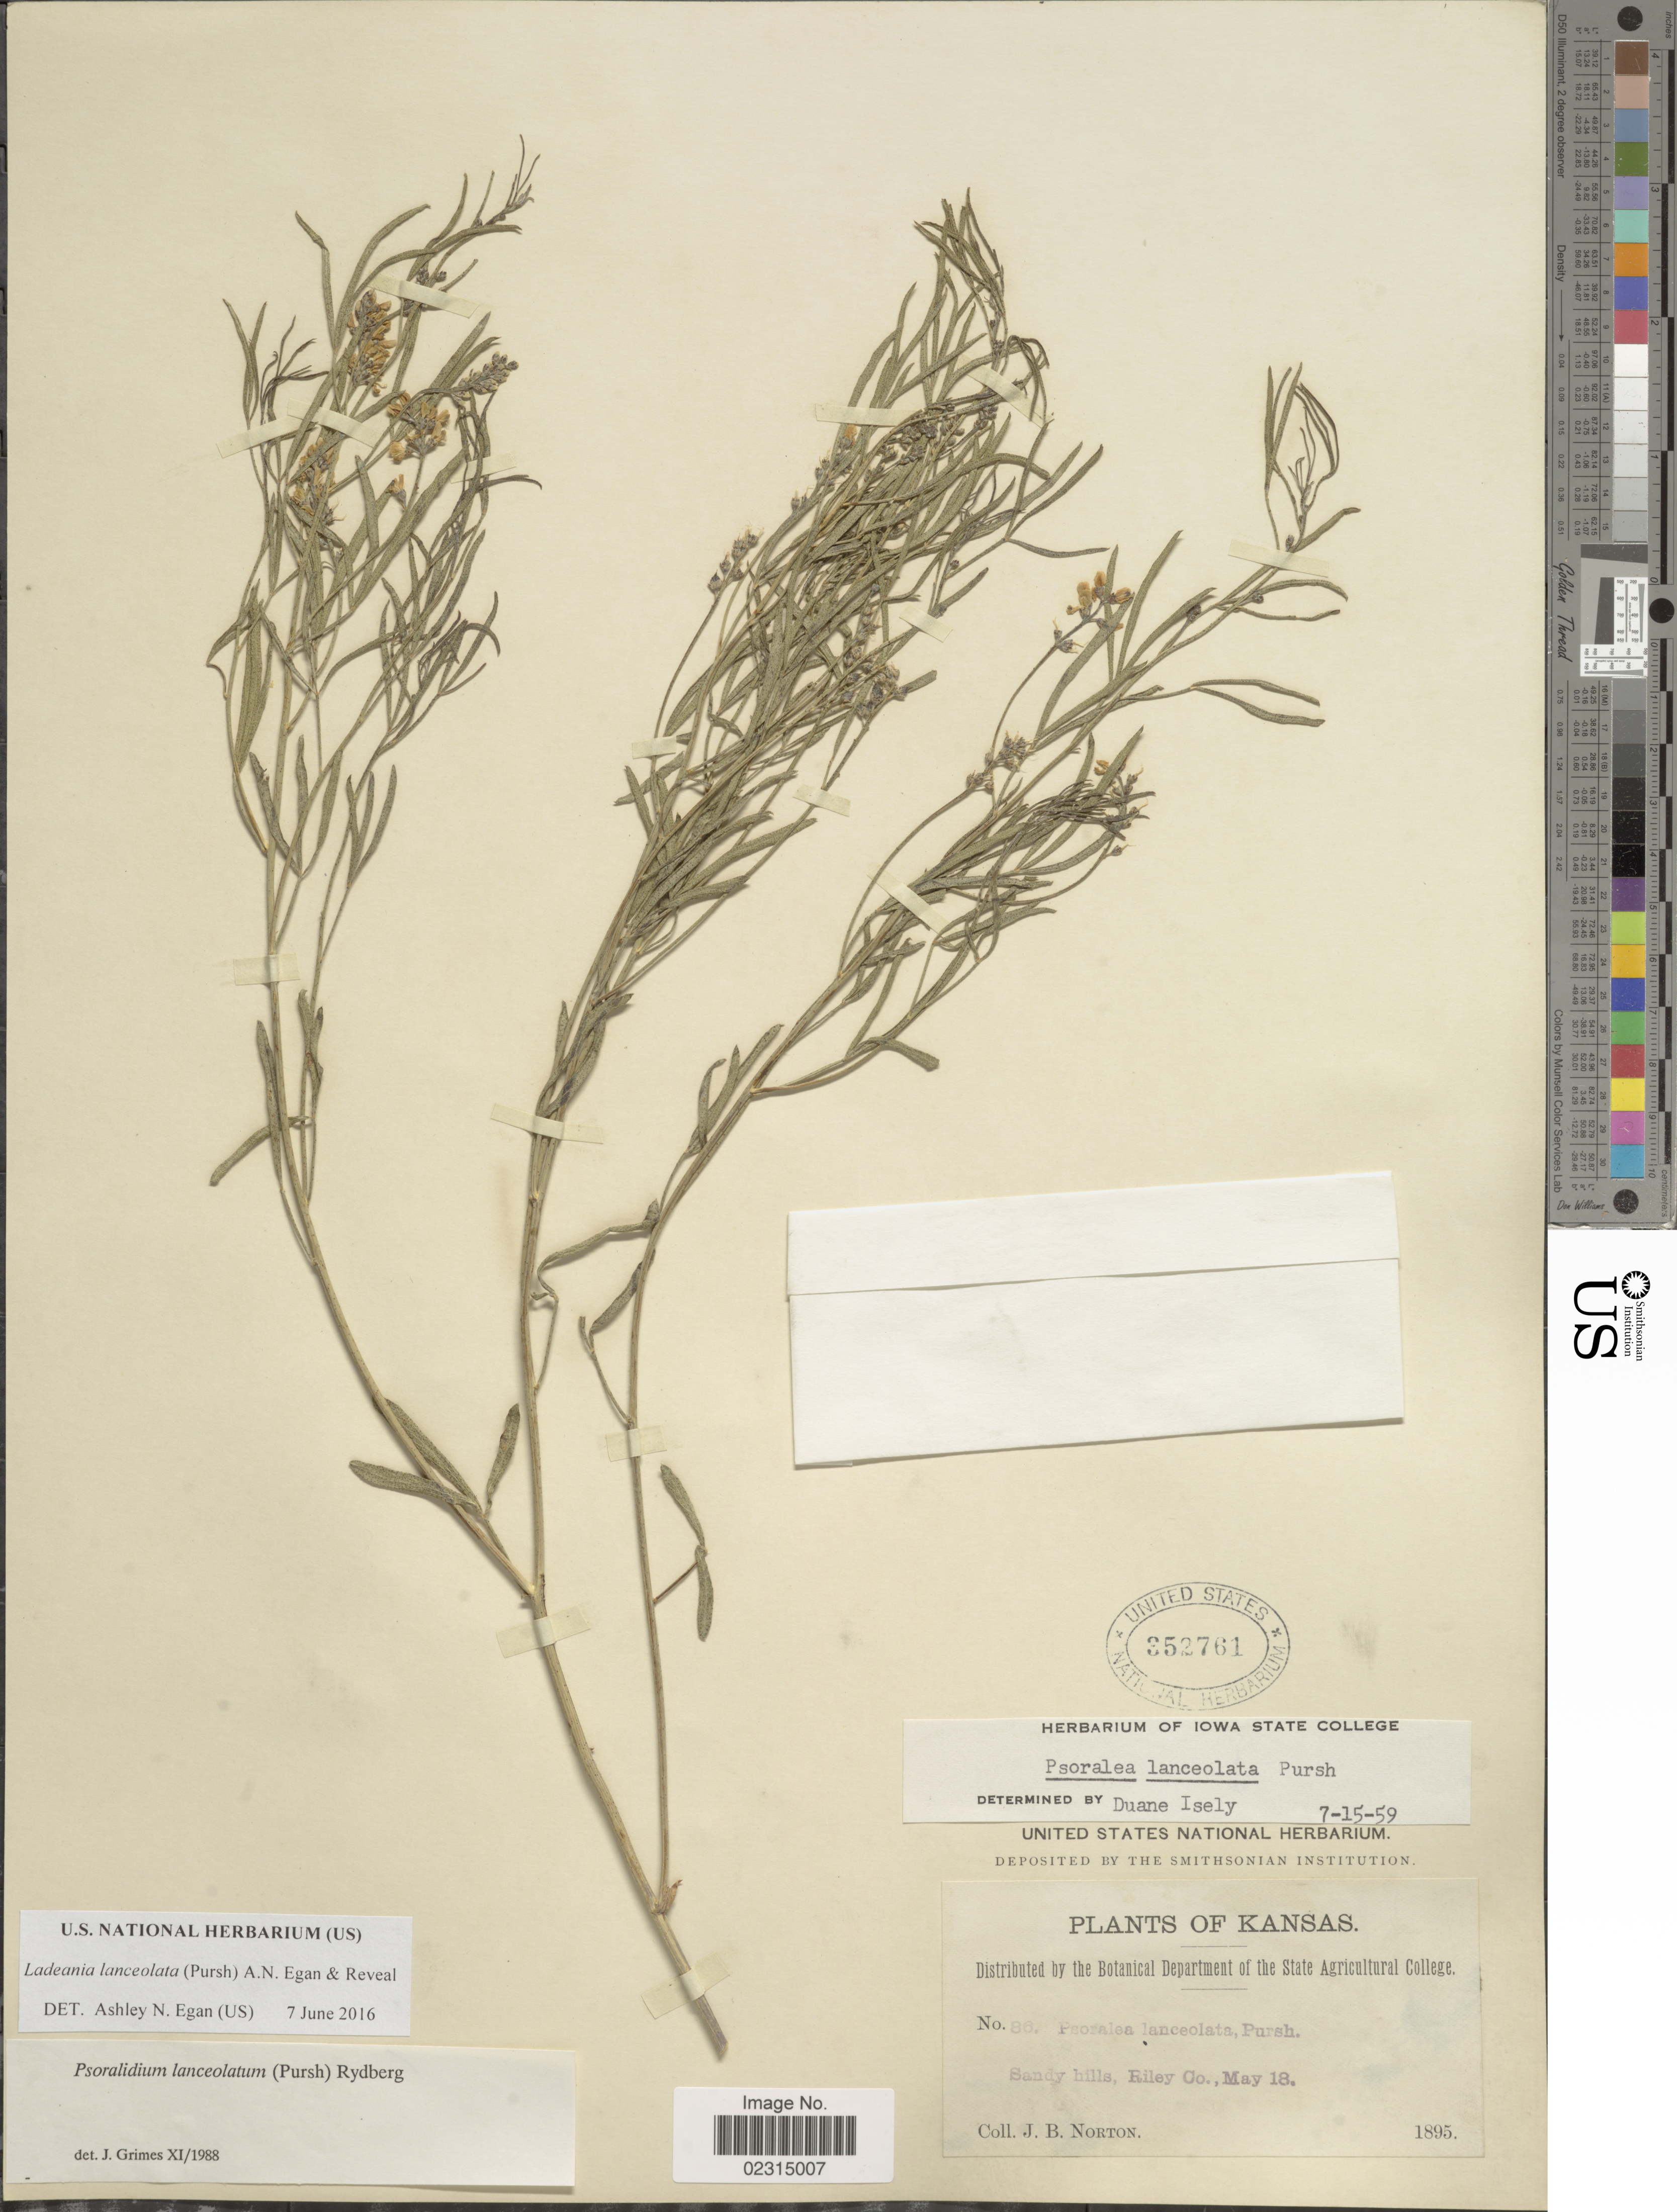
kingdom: Plantae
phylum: Tracheophyta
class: Magnoliopsida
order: Fabales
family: Fabaceae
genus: Ladeania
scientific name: Ladeania lanceolata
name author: (Pursh) A.N. Egan & Reveal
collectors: J. B. Norton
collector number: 86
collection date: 1895-05-18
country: United States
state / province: Kansas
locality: Sandy hills, Riley Co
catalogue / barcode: US 352761